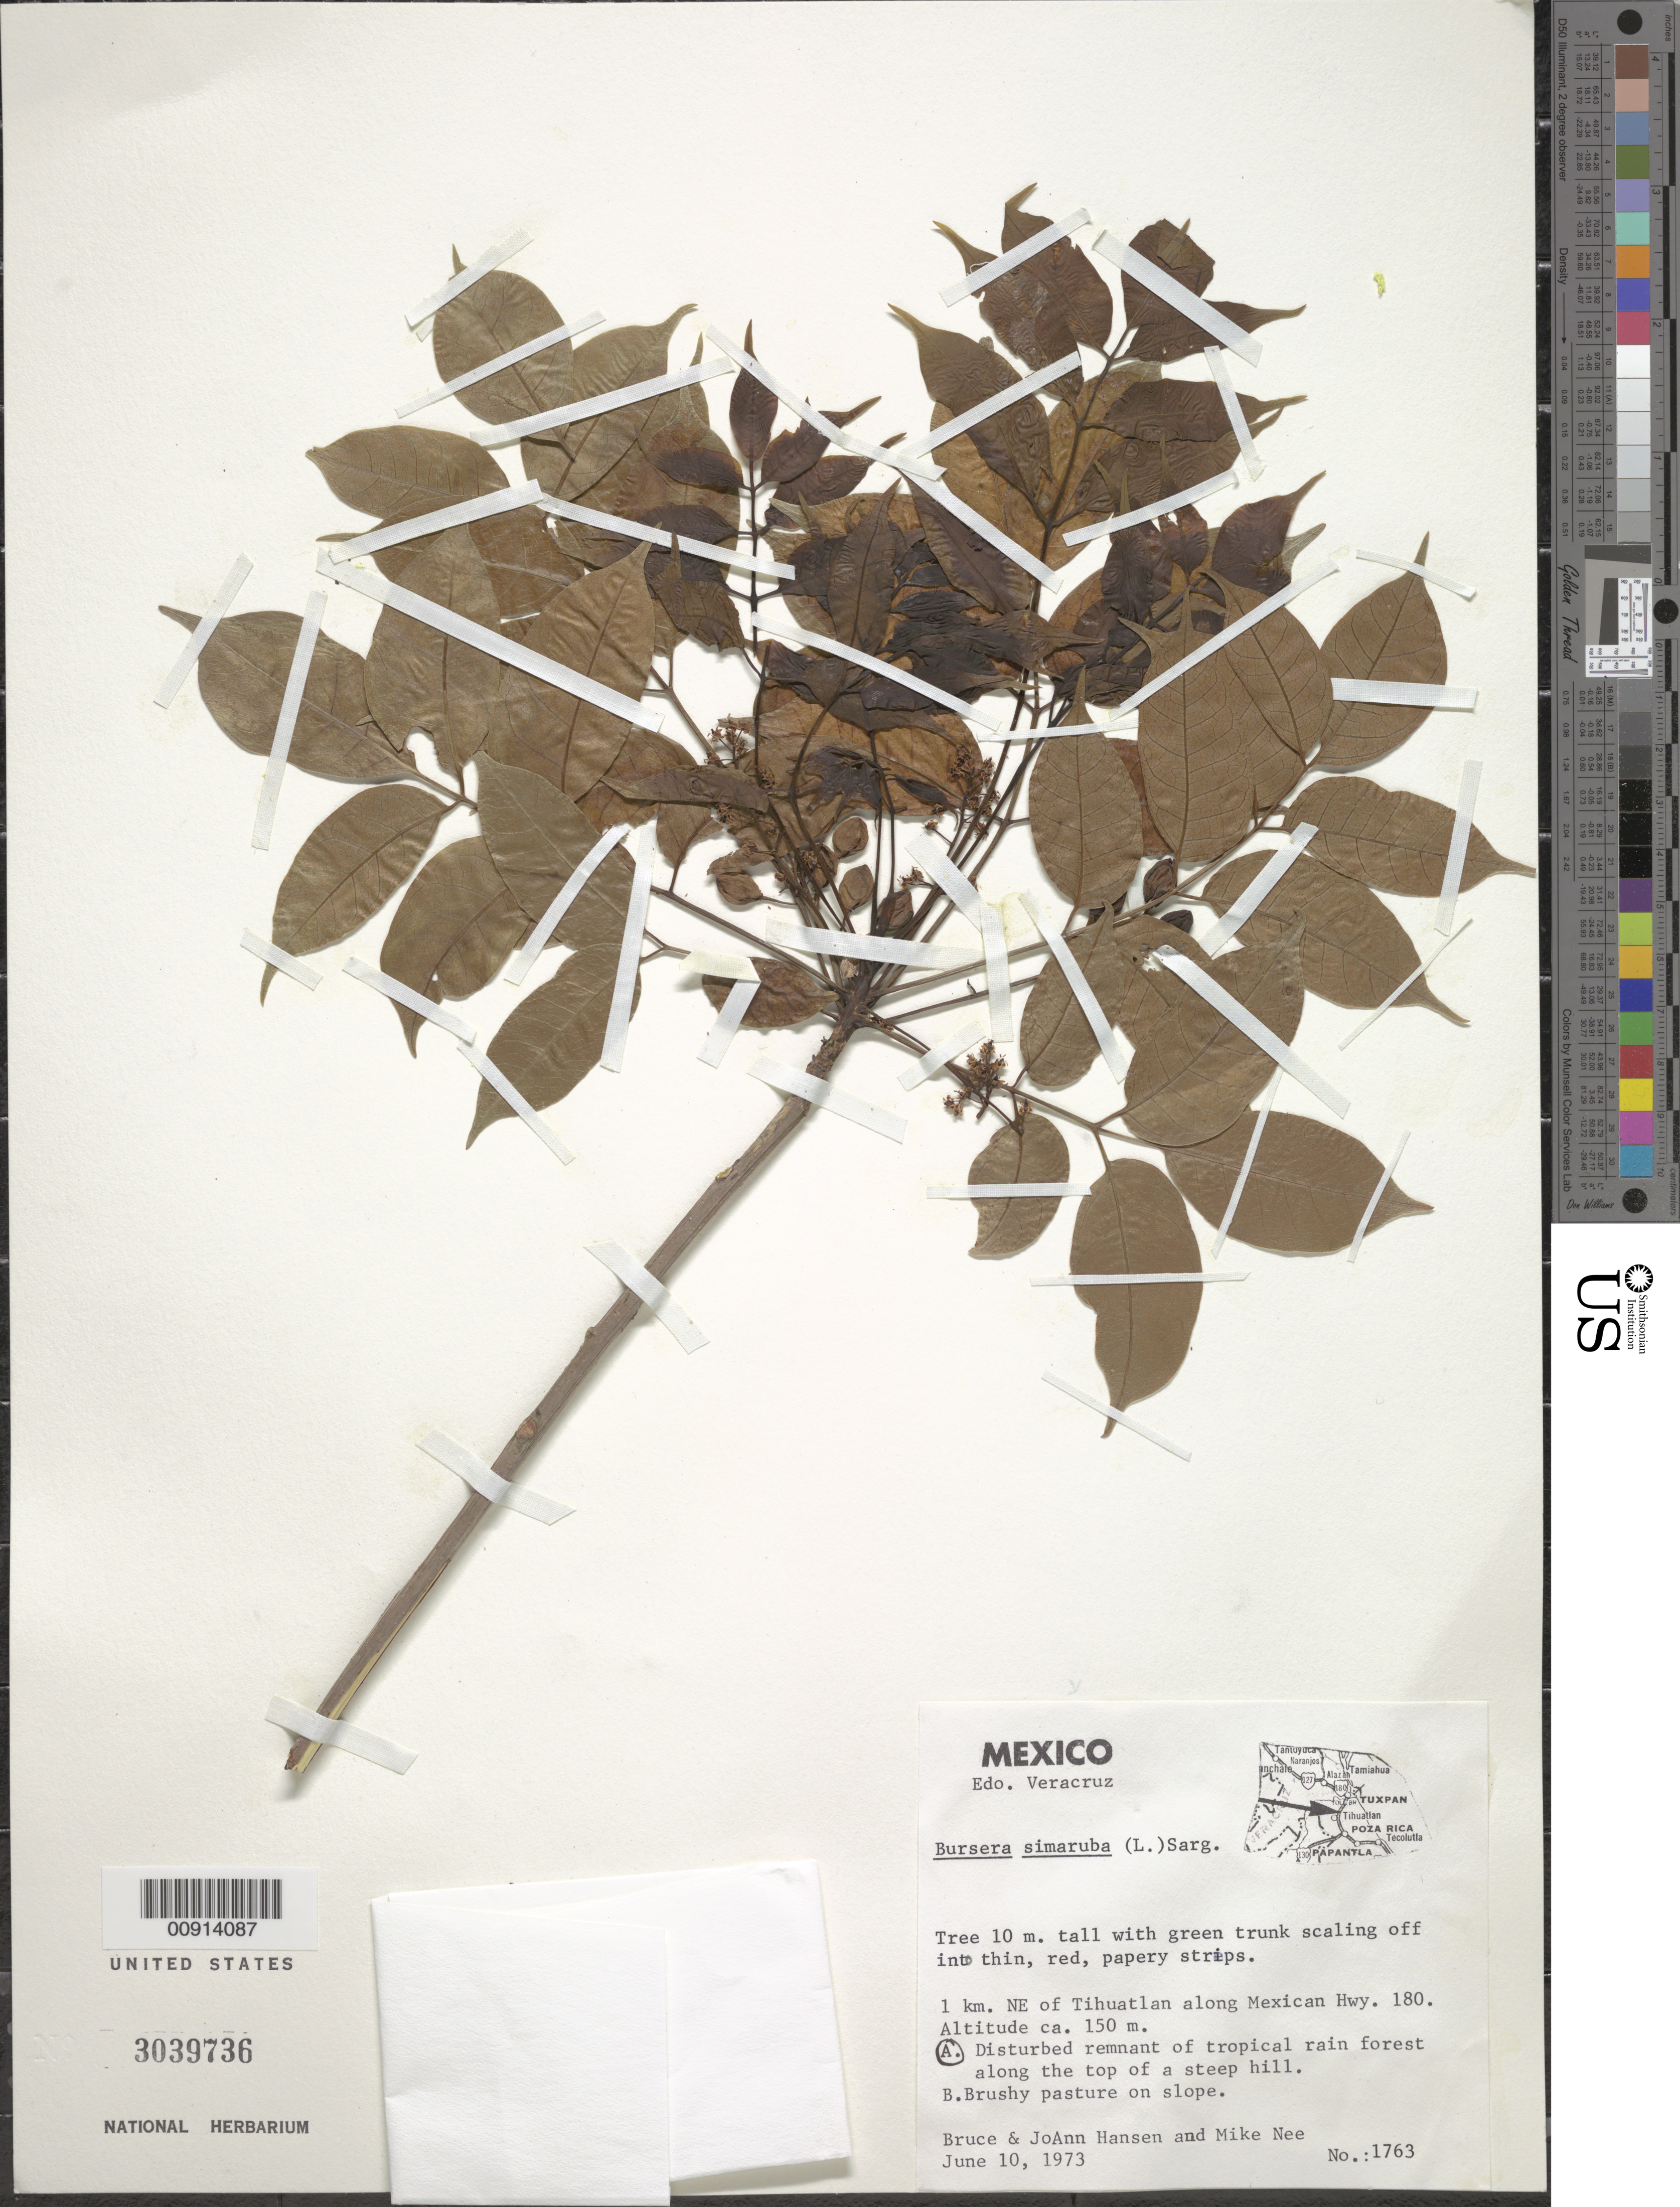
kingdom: Plantae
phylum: Tracheophyta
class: Magnoliopsida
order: Sapindales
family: Burseraceae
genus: Bursera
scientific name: Bursera simaruba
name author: (L.) Sarg.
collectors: B. Hansen, J. Hansen & M. Nee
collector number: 1763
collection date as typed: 10 Jun 1973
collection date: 1973-06-10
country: Mexico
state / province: Veracruz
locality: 1 km. NE of Tihuatlan along Mexican Hwy. 180.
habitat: Disturbed remnant of tropical rain forest along the top of a steep hill.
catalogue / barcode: US 3039736